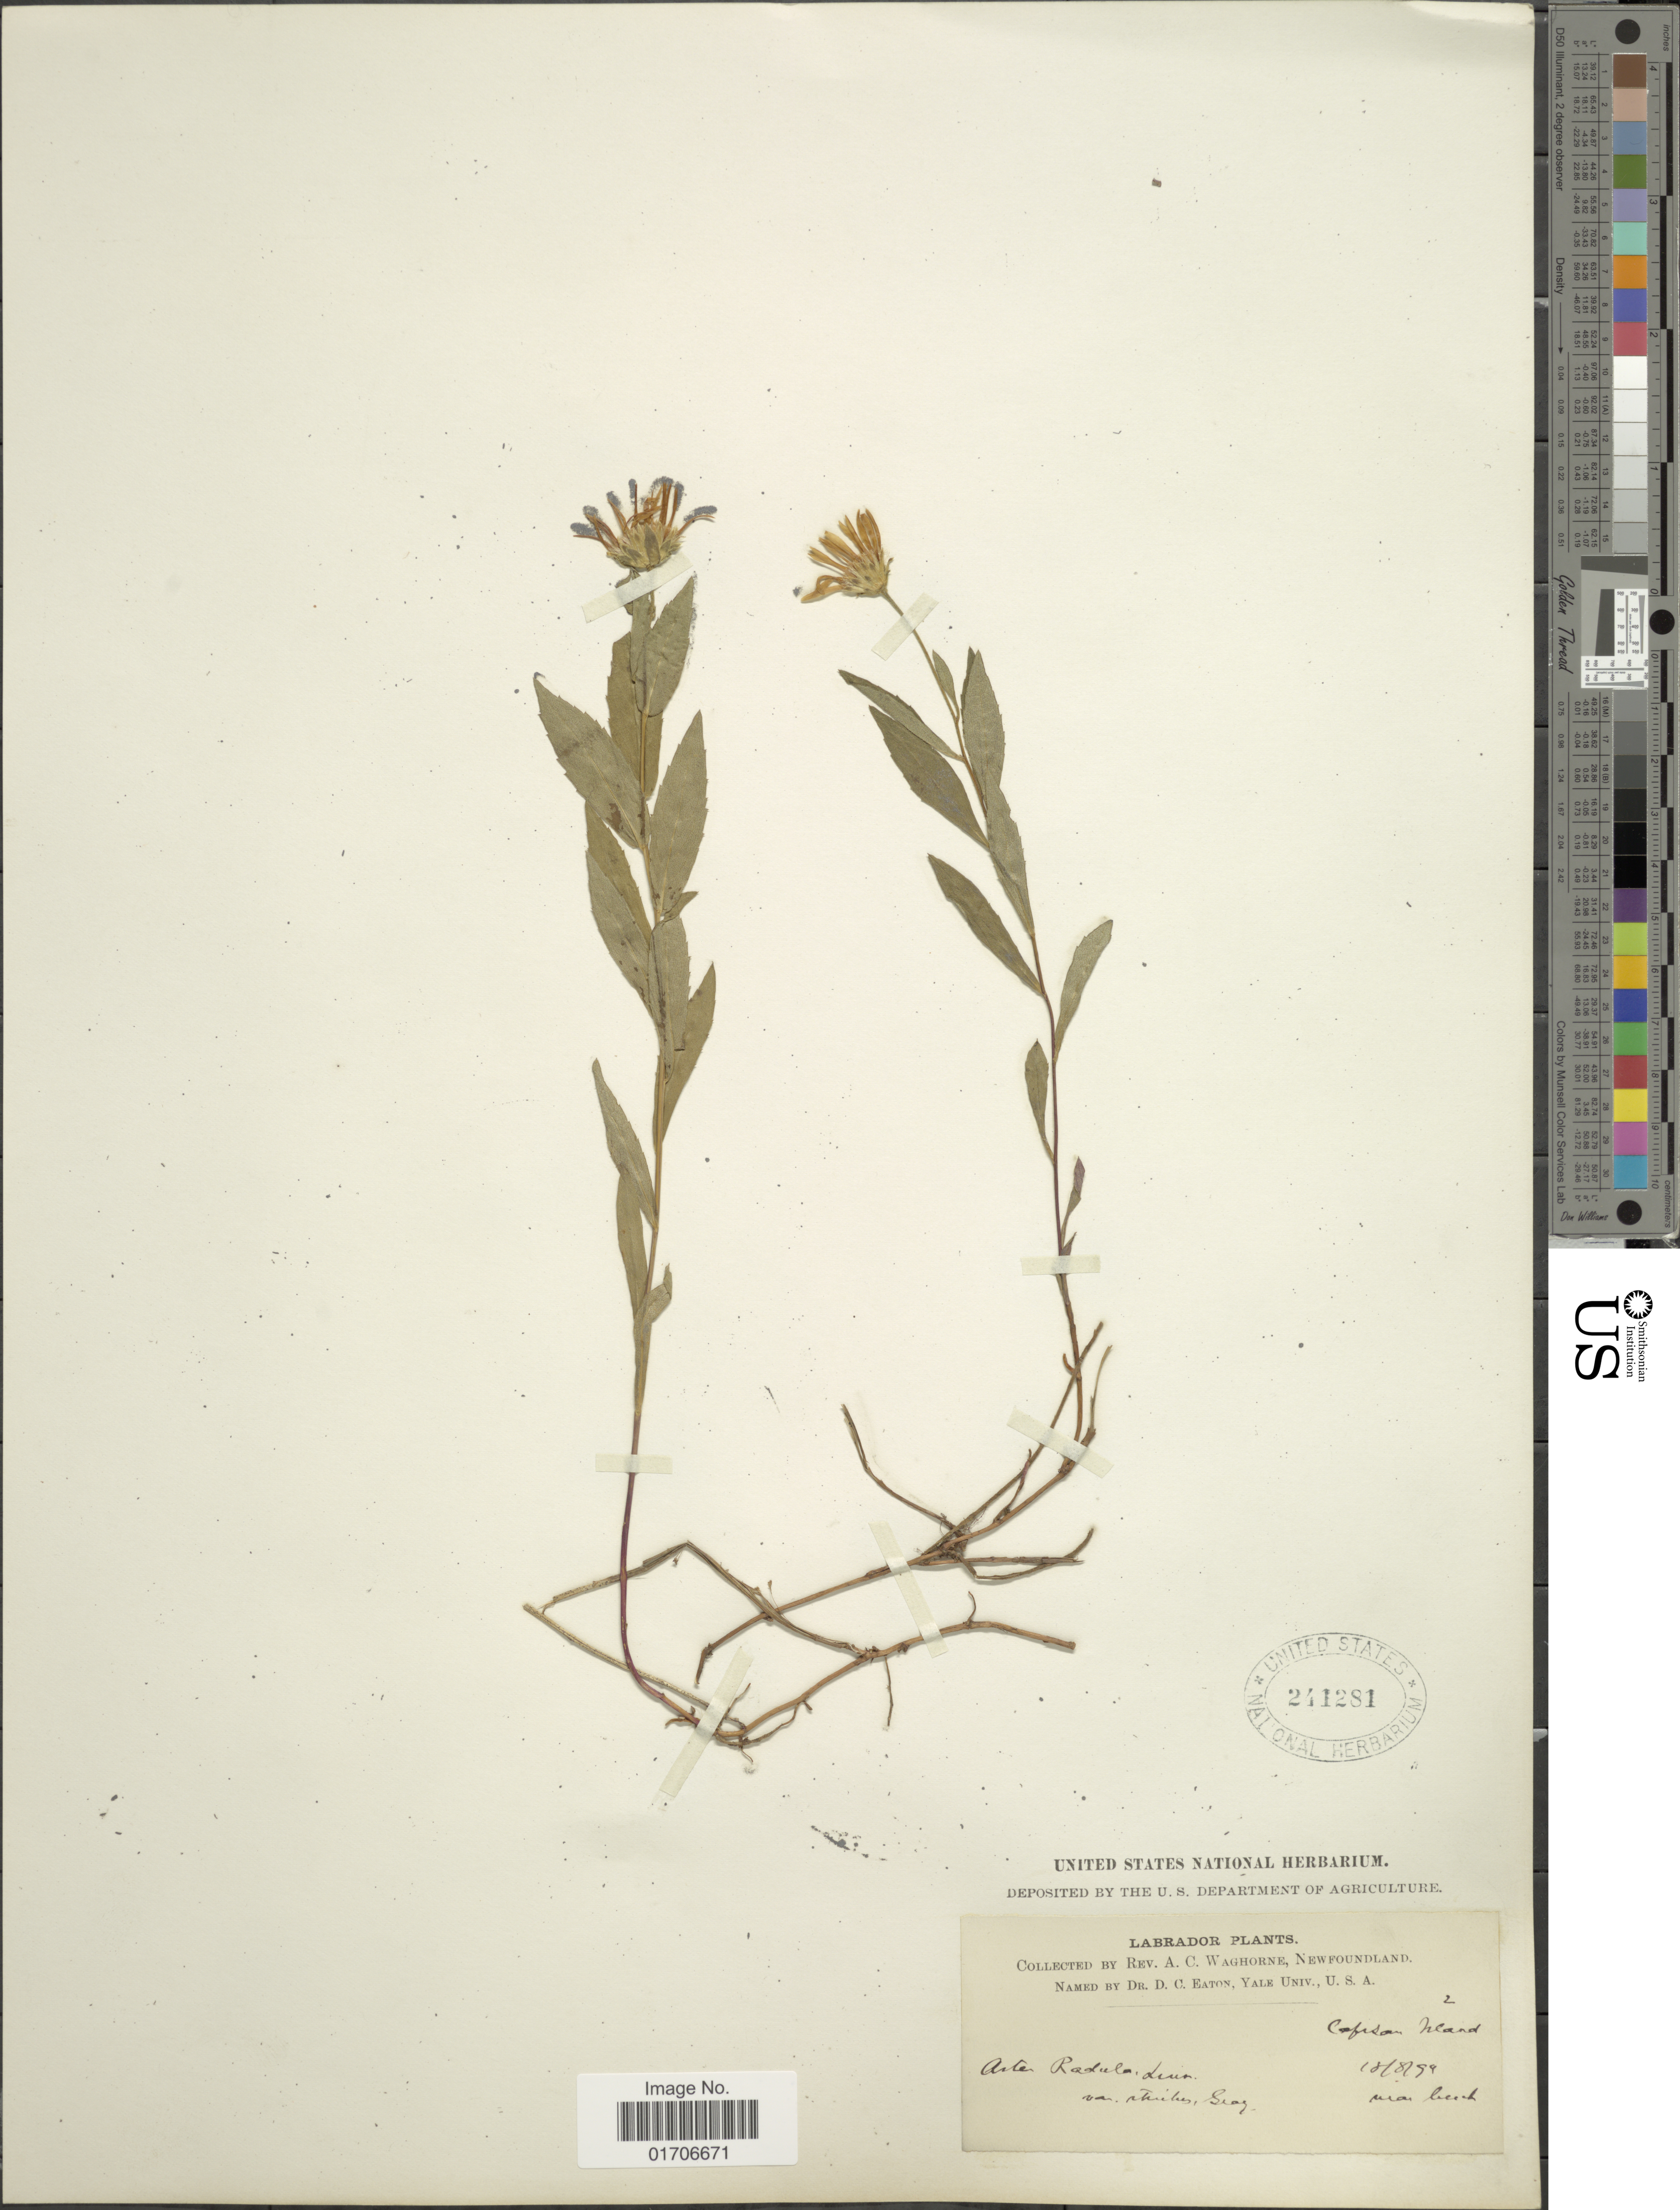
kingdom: Plantae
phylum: Tracheophyta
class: Magnoliopsida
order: Asterales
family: Asteraceae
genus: Eurybia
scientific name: Eurybia radula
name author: (Aiton) G.L. Nesom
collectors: A. Waghorne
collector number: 2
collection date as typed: Transcribed d/m/y: 18/8/99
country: Canada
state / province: Newfoundland and Labrador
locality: Labrador. Capstan Island, near beach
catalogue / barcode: US 241281